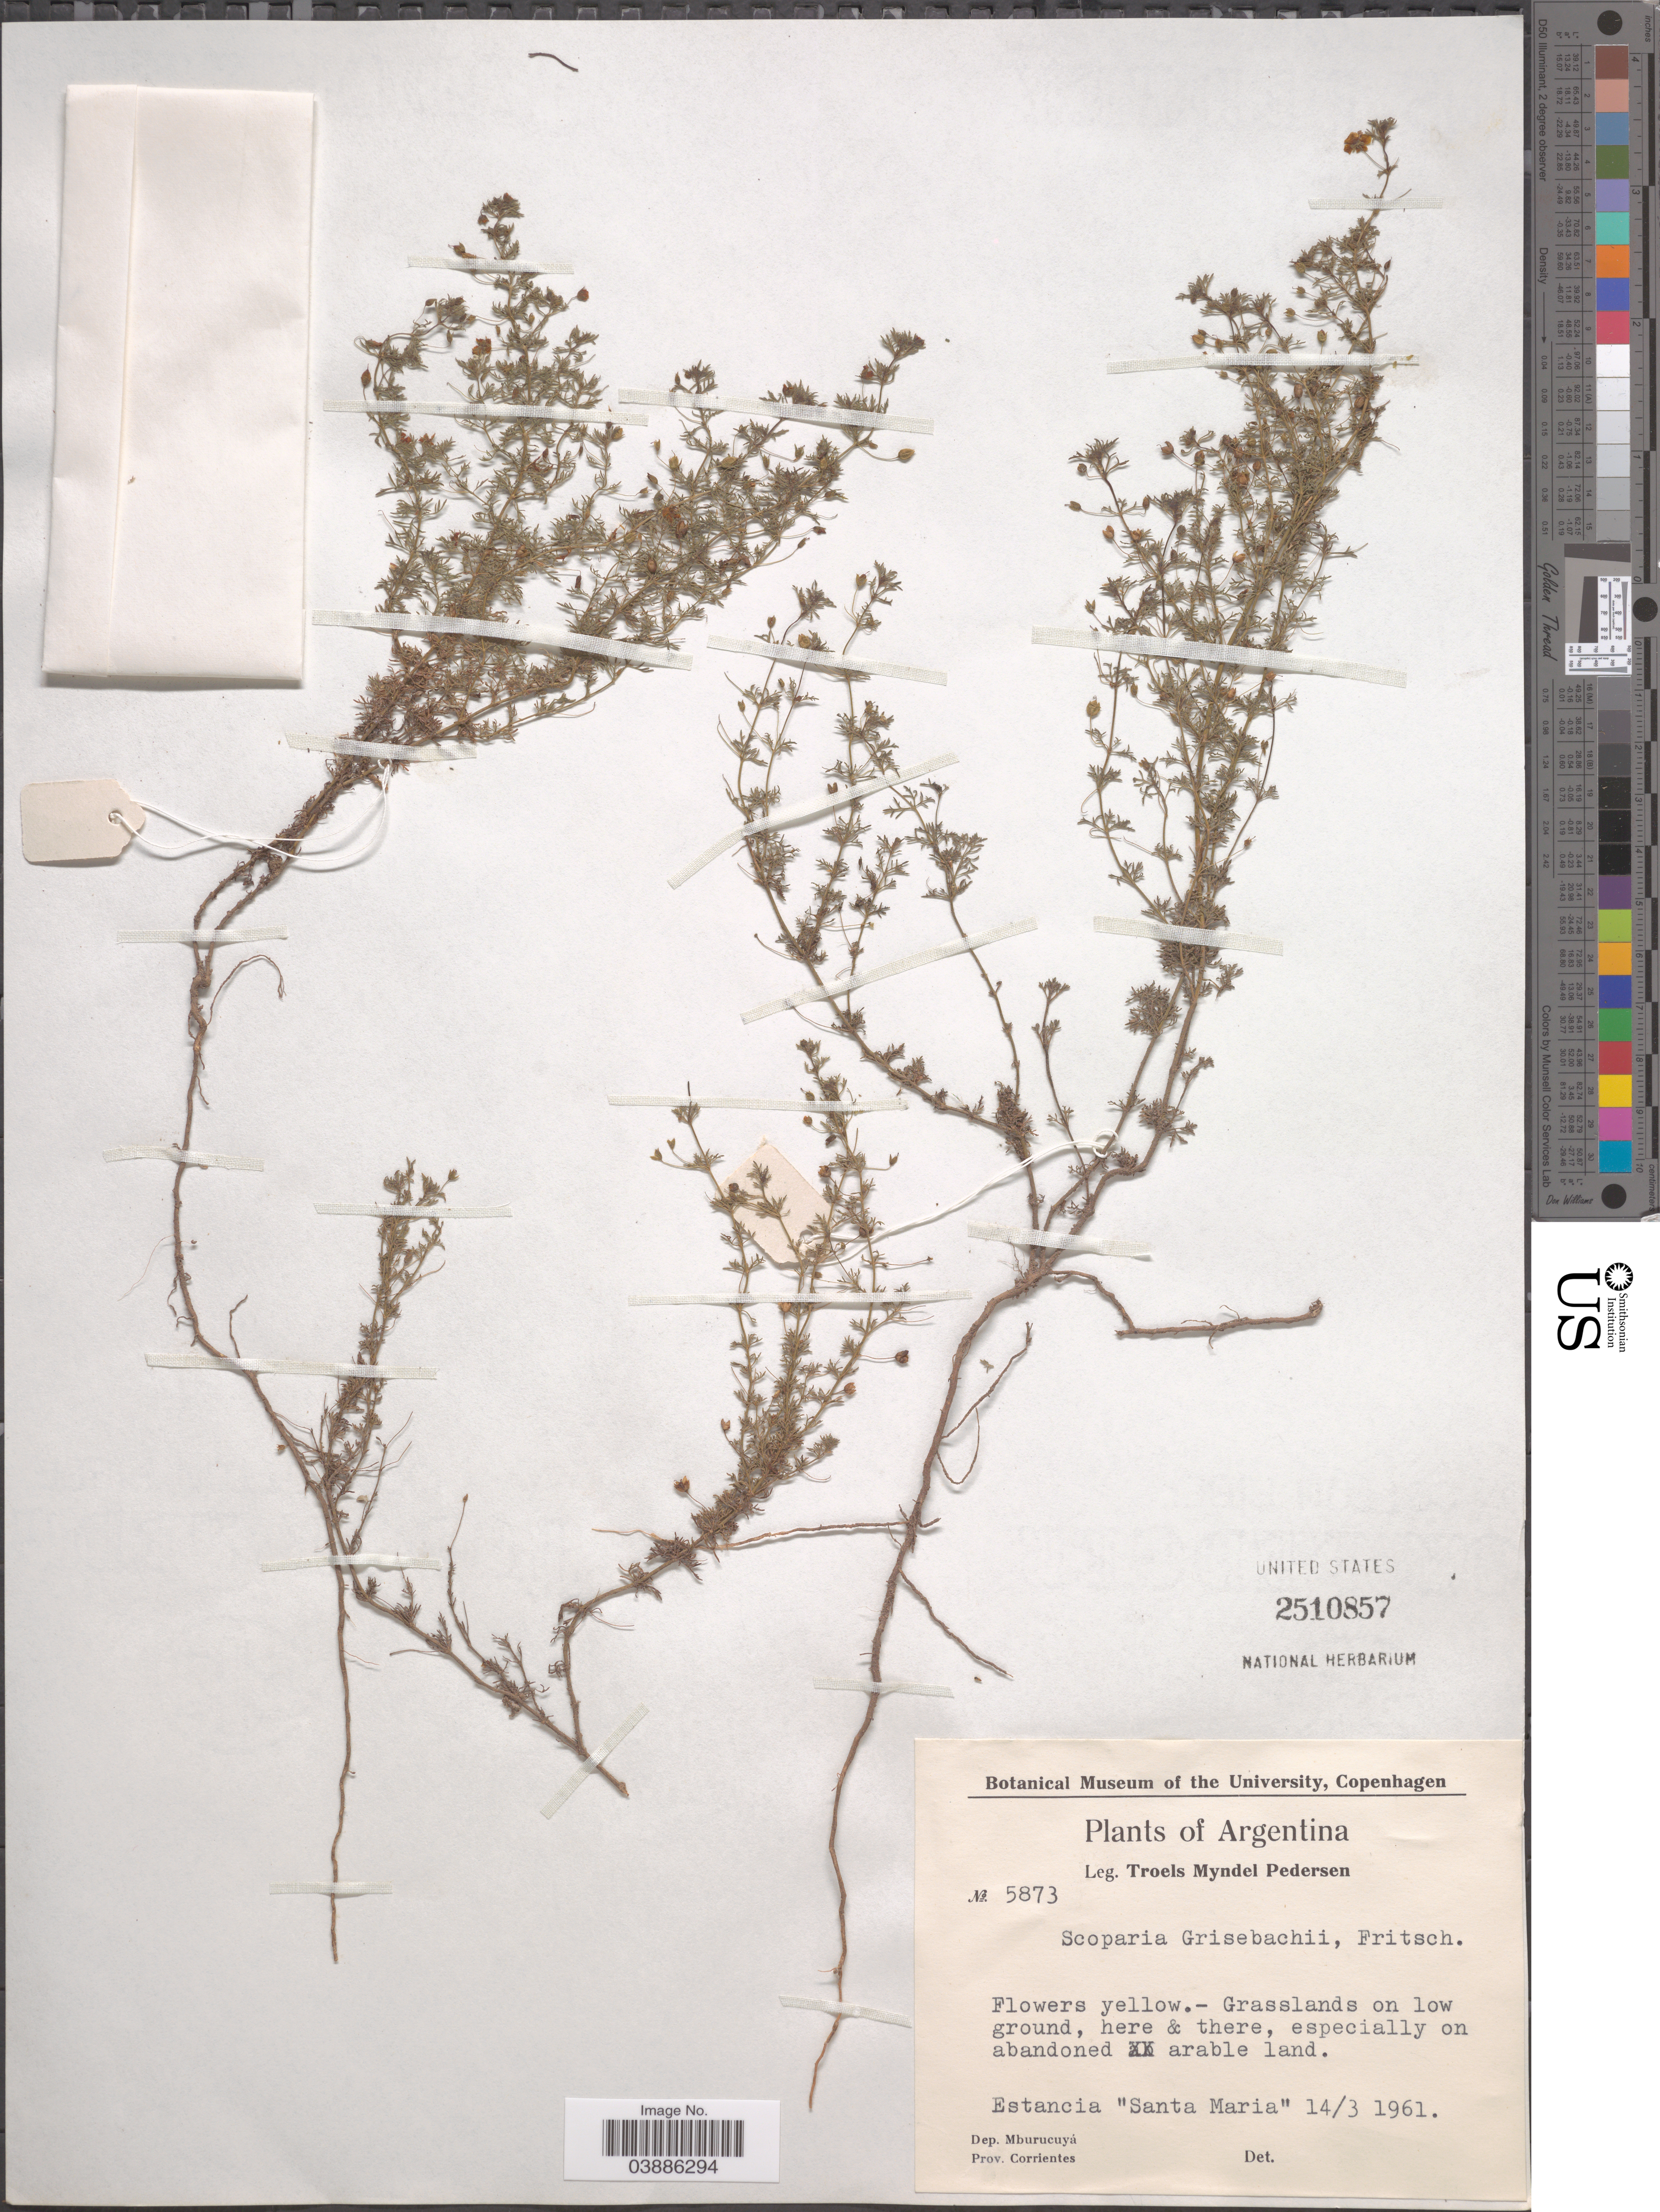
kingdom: Plantae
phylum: Tracheophyta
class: Magnoliopsida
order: Lamiales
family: Plantaginaceae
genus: Scoparia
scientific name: Scoparia grisebachii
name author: Fritsch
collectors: T. Pederson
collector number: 5873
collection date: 1961-03-14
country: Argentina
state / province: Corrientes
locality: Estancia "Santa Maria". Dep. Mburucuyá.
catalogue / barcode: US 2510857